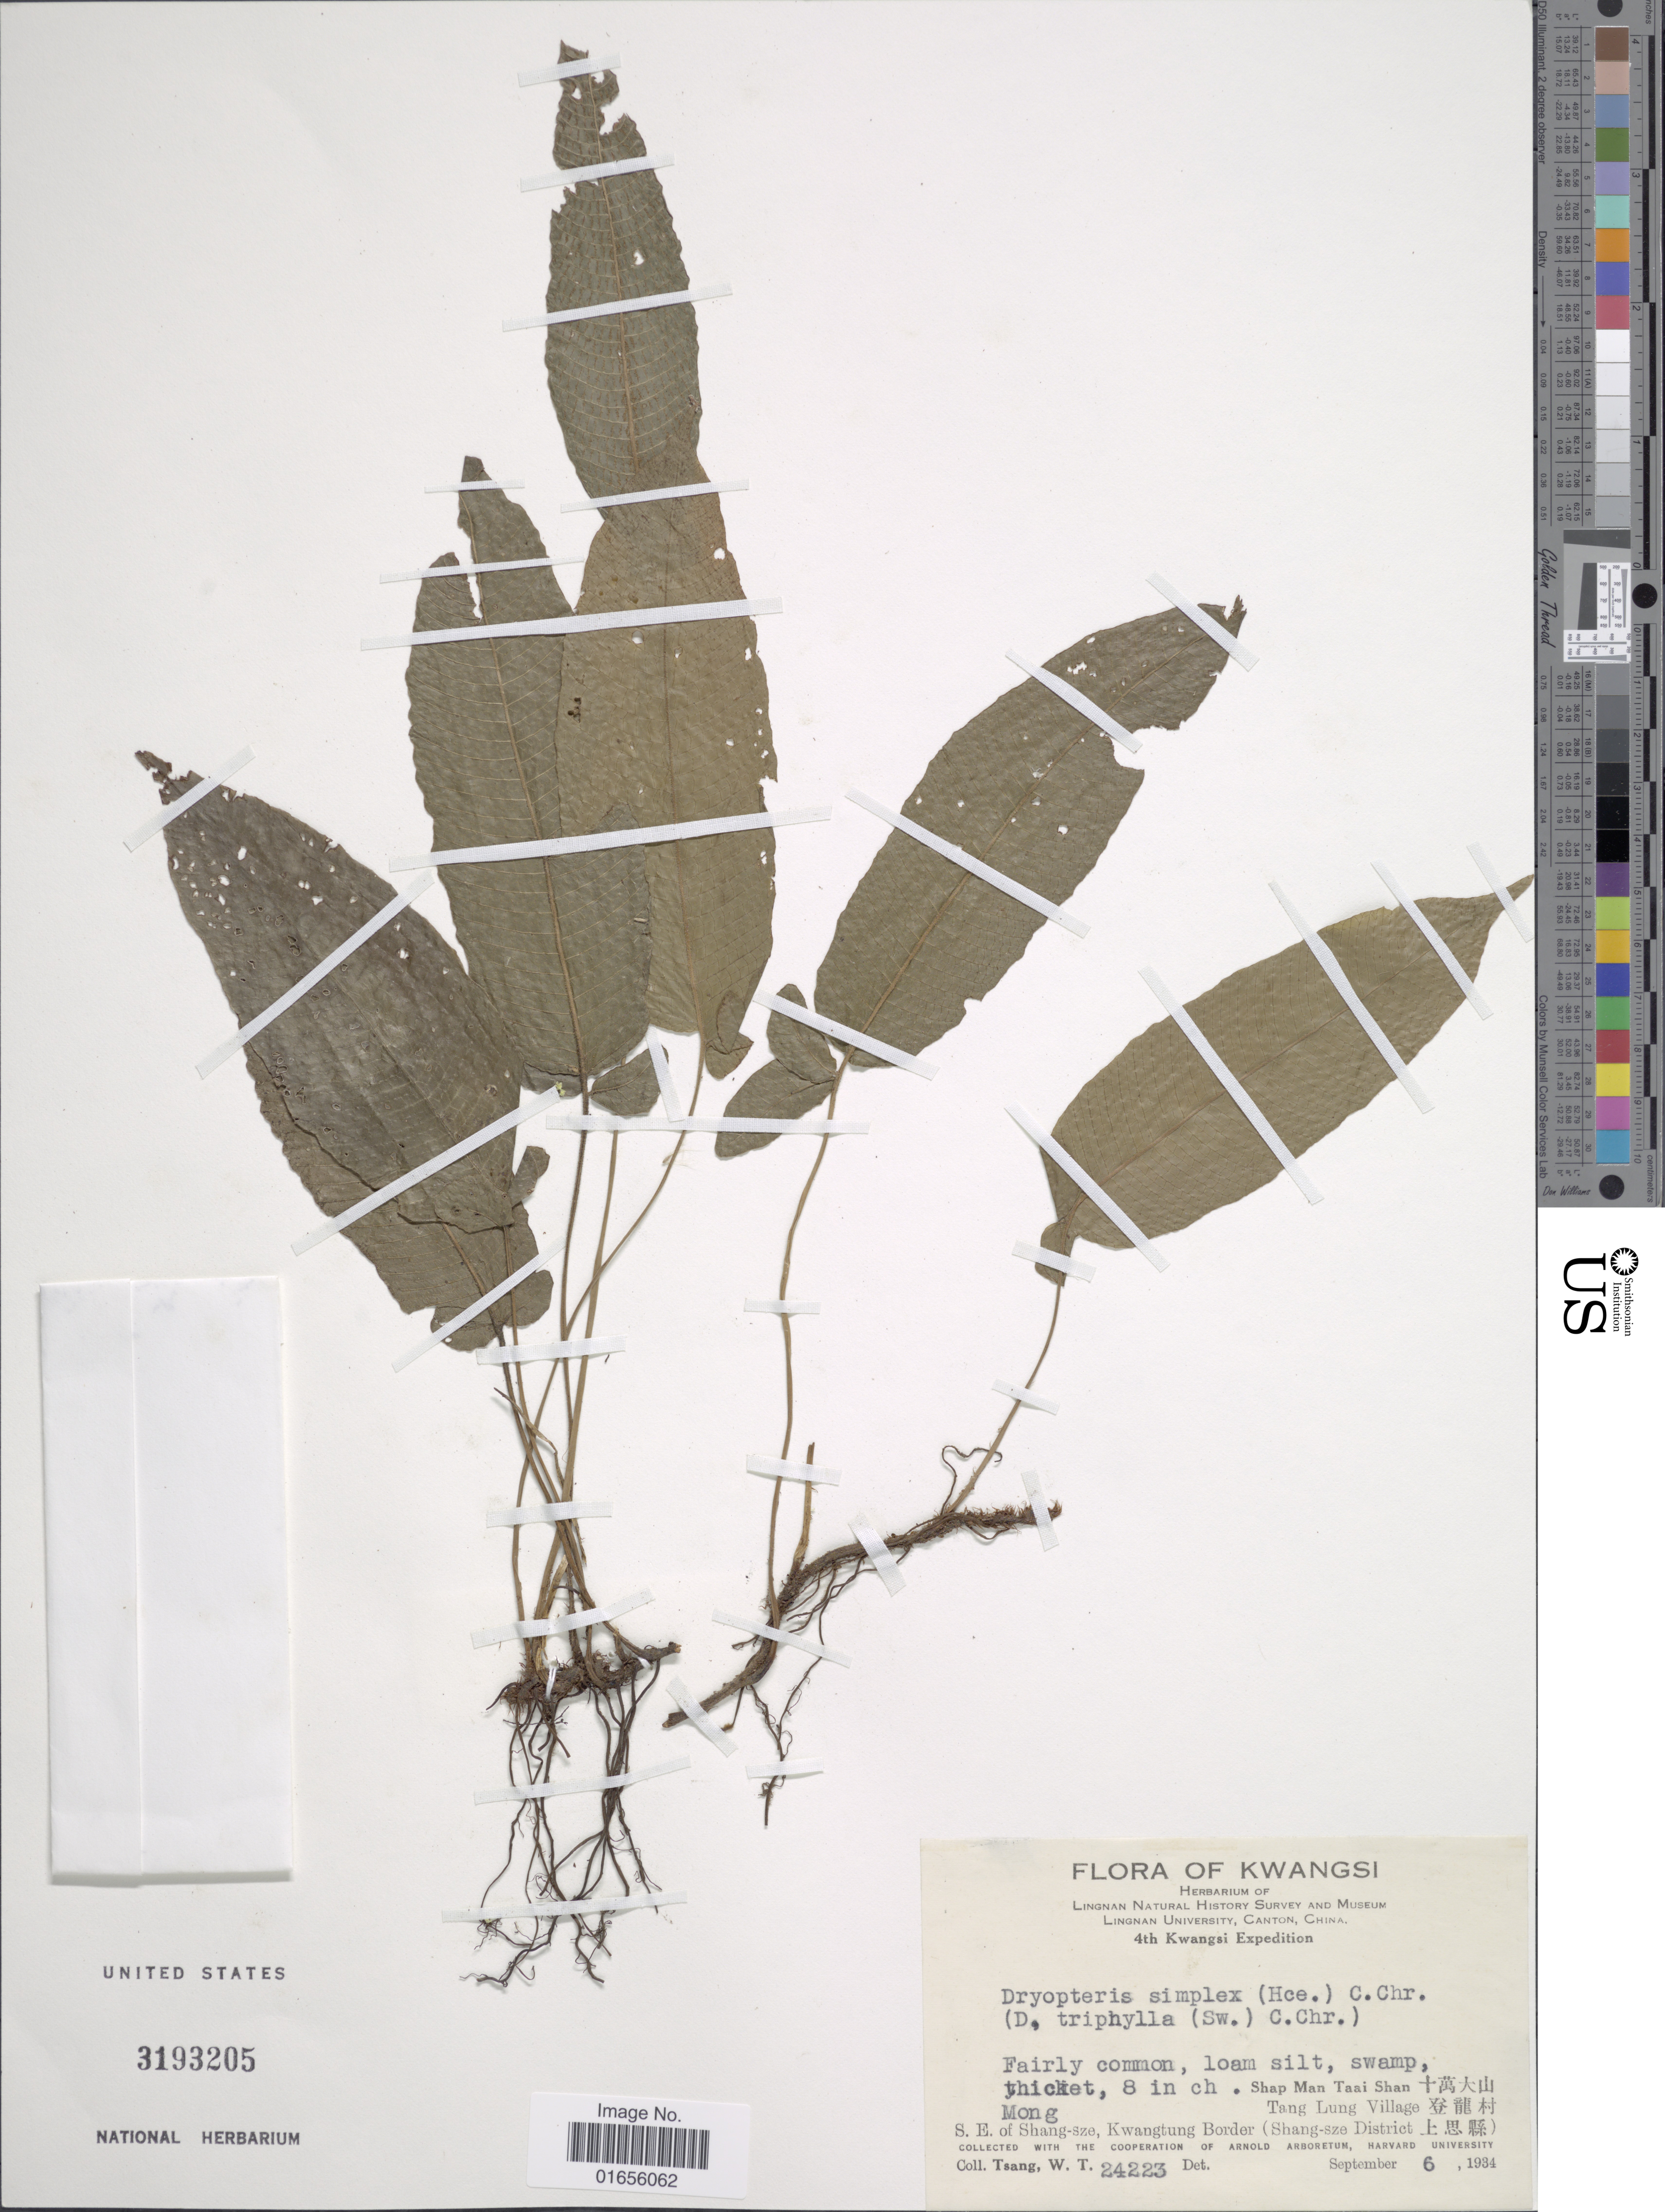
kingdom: Plantae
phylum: Tracheophyta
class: Polypodiopsida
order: Polypodiales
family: Thelypteridaceae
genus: Pronephrium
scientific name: Pronephrium triphyllum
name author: (Sw.) Holttum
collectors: W. T. Tsang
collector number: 24223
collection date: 1934-09-06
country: China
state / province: Guangxi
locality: Kwangsi, Shap Man Taai Shan, Tang Lung Village, S. E. of Shang-sze, Kwangtung Border (Shang-sze District)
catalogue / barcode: US 3193205